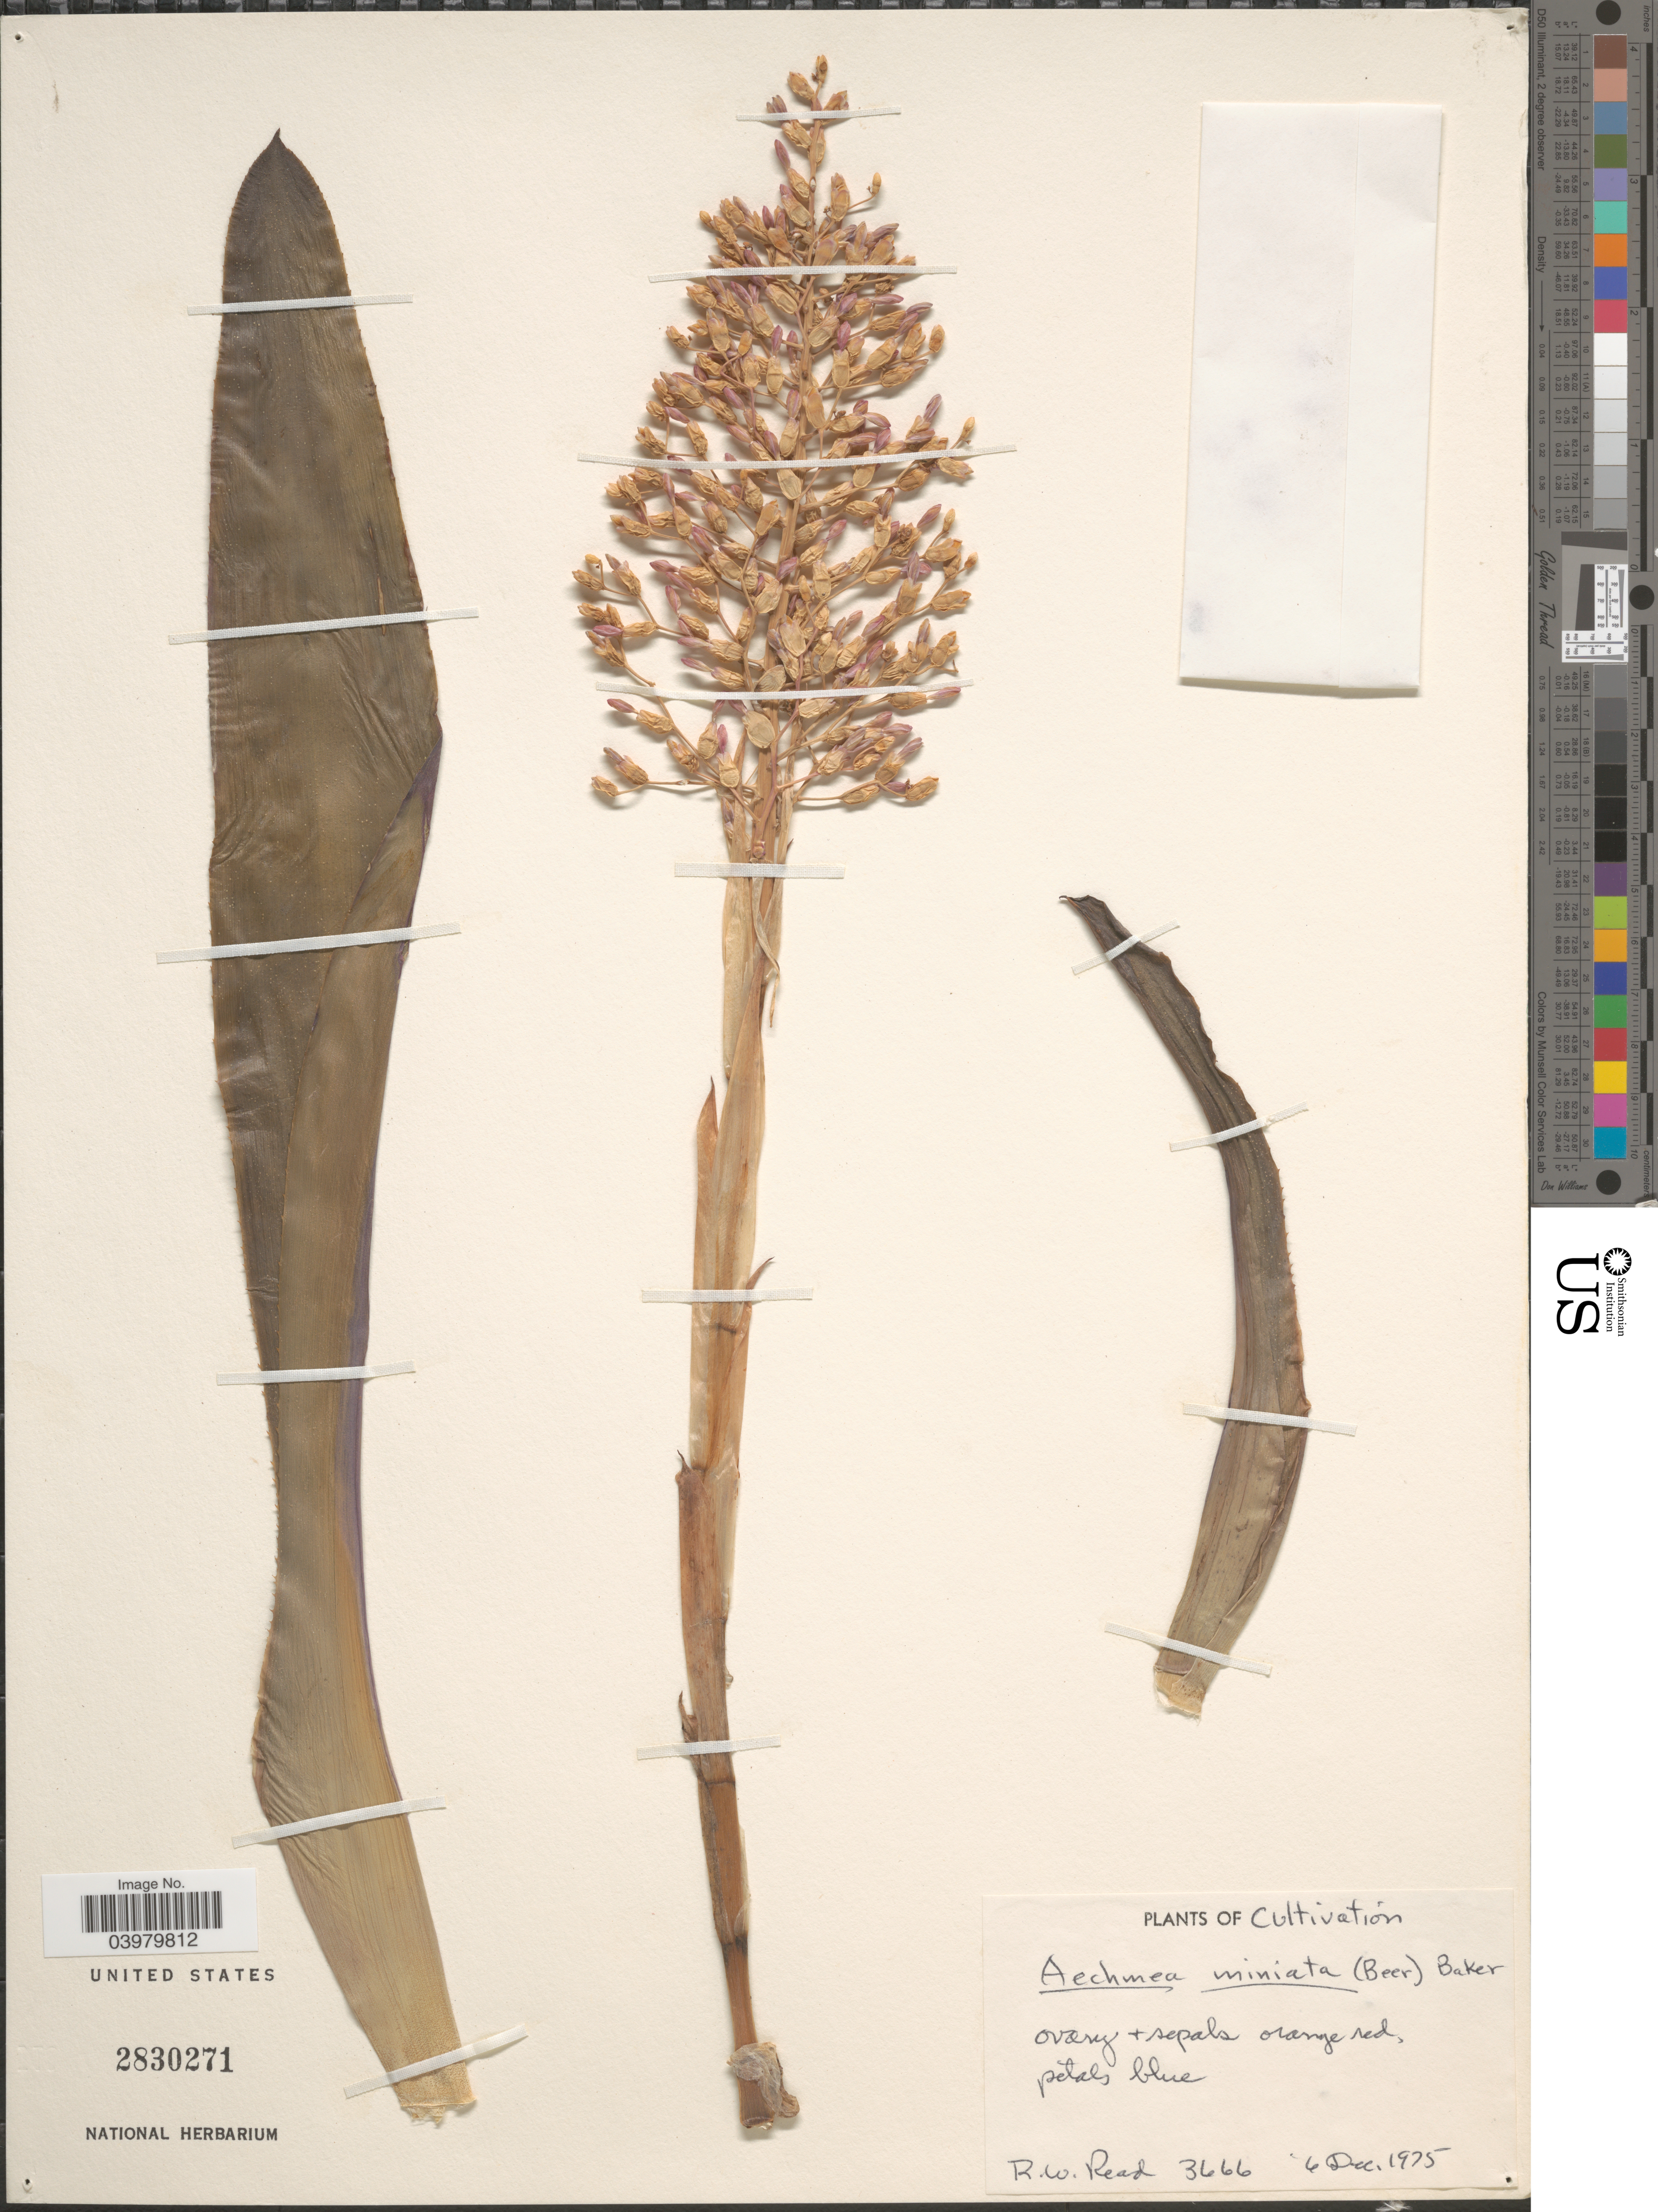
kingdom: Plantae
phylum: Tracheophyta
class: Liliopsida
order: Poales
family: Bromeliaceae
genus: Aechmea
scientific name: Aechmea miniata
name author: (Beer) Baker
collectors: R. W. Read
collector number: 3666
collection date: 1975-12-06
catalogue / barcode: US 2830271